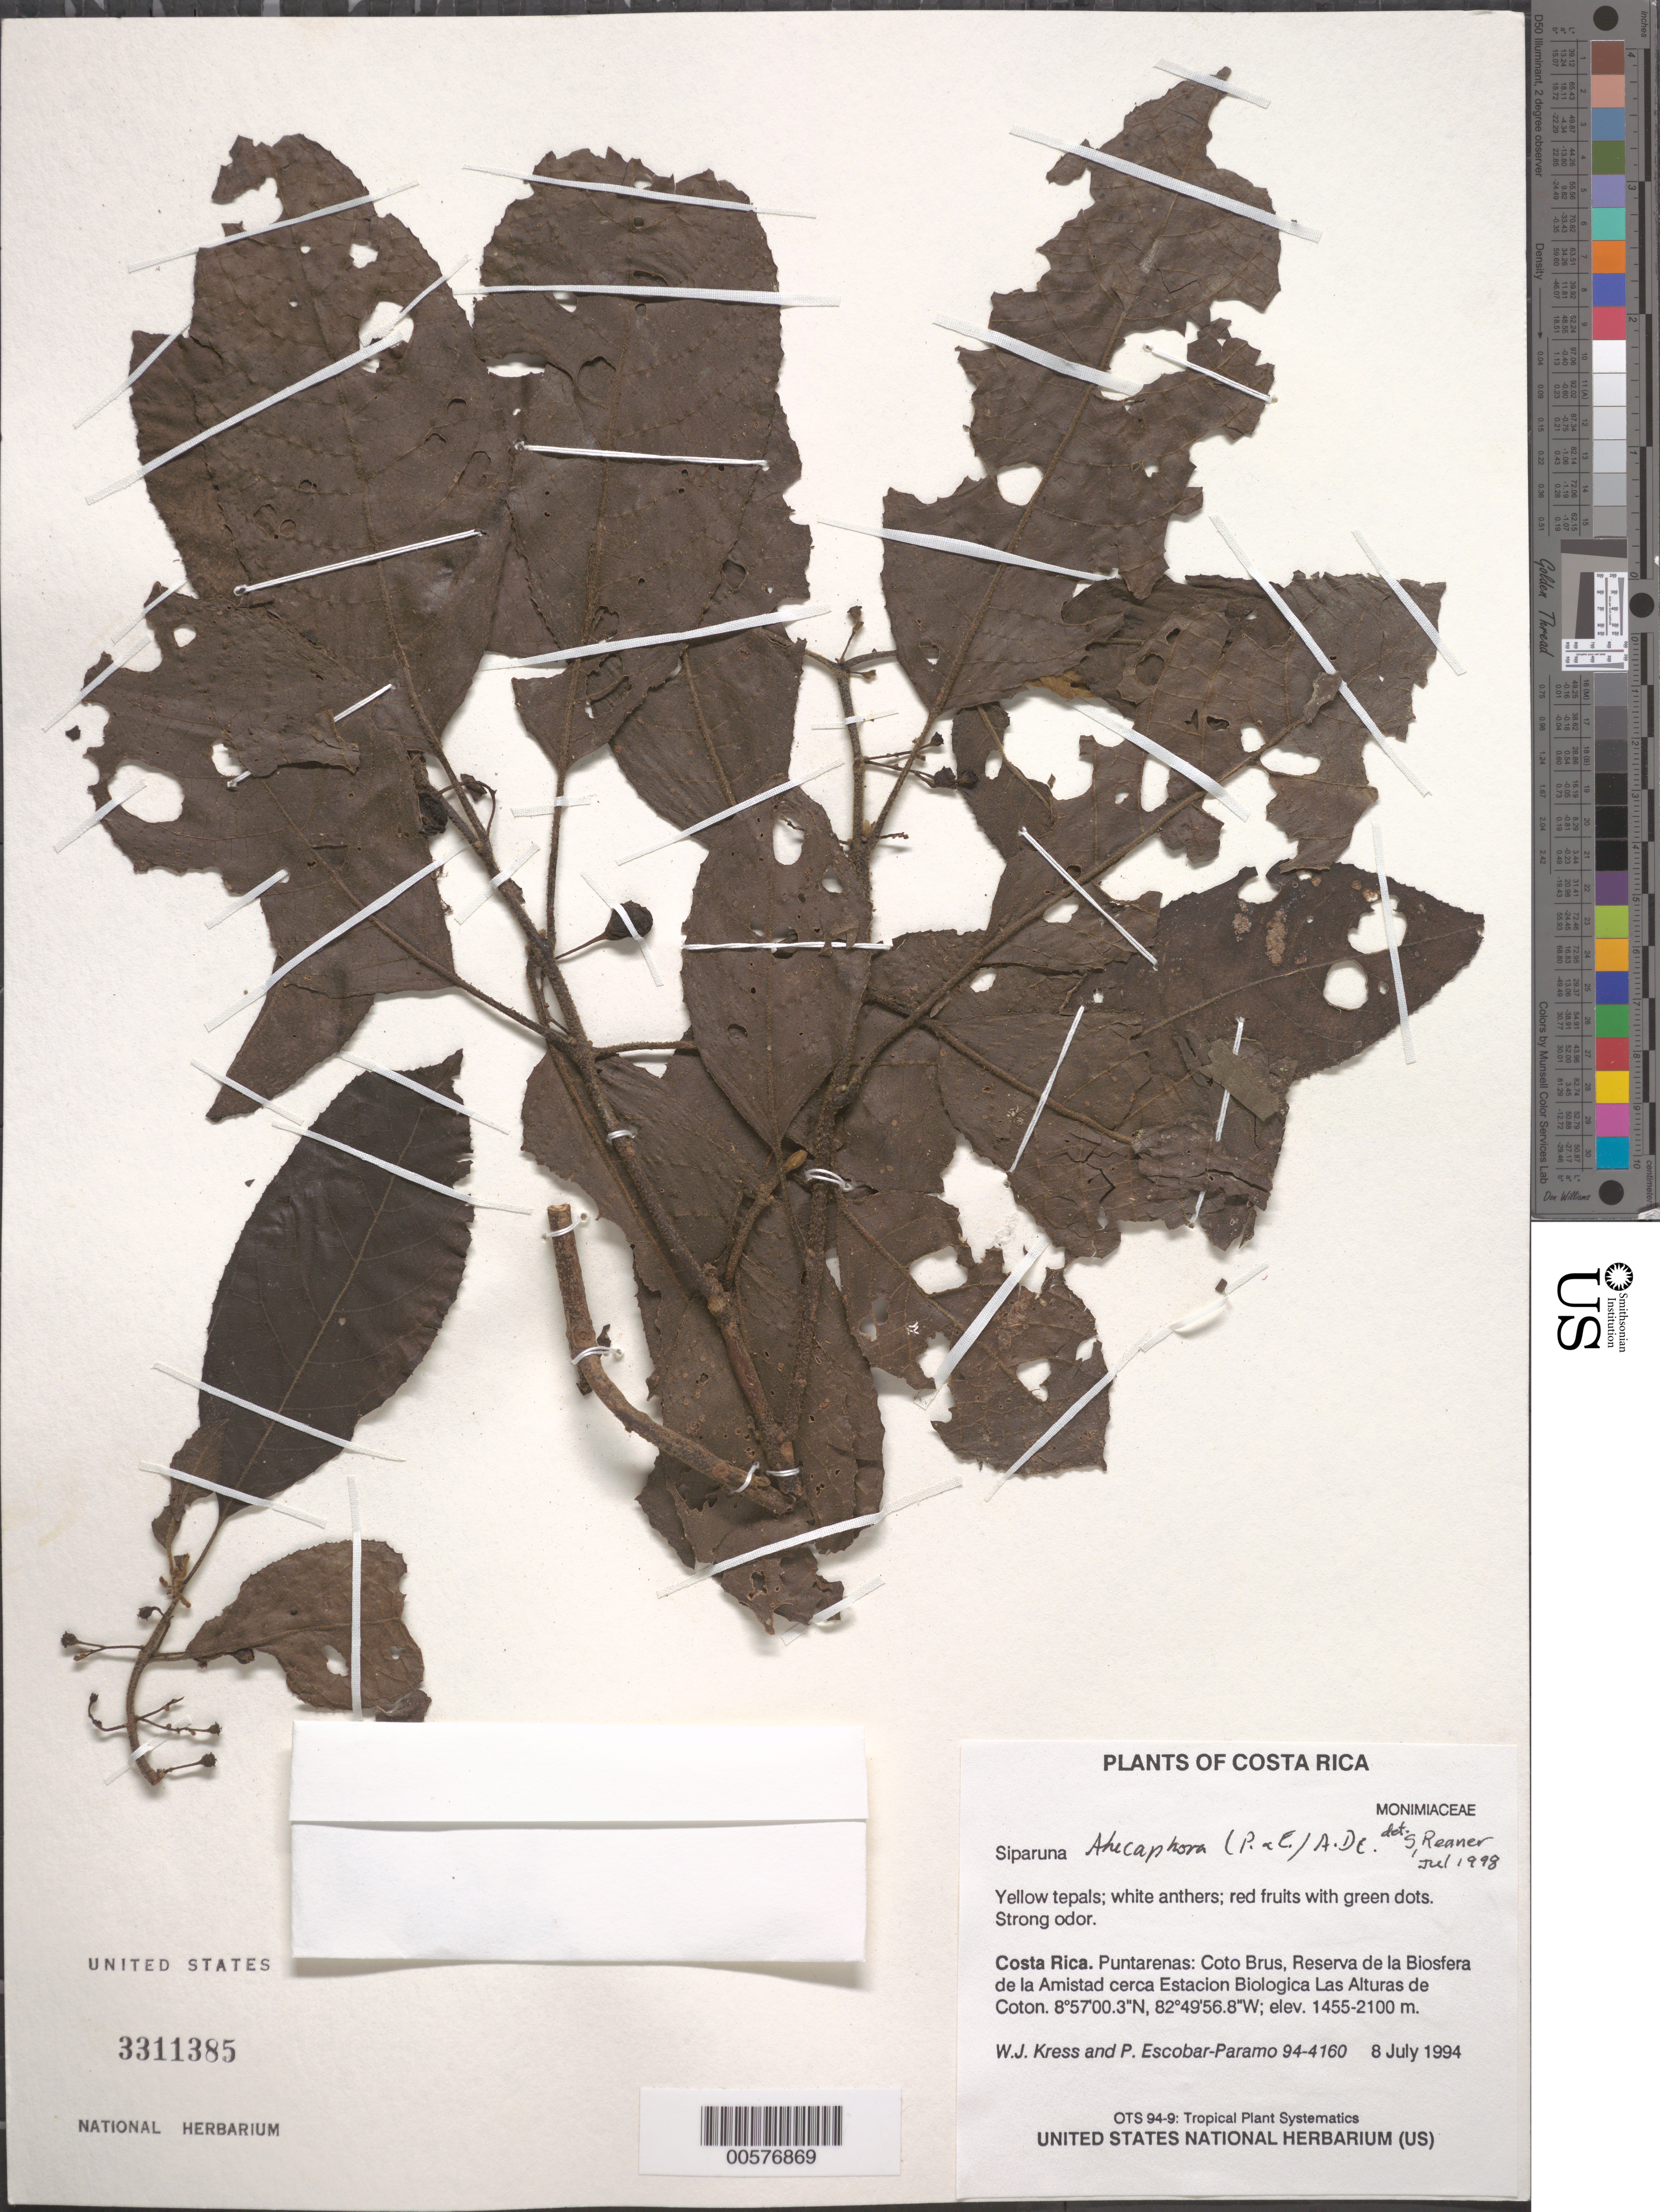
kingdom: Plantae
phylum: Tracheophyta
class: Magnoliopsida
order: Laurales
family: Siparunaceae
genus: Siparuna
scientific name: Siparuna thecaphora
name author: (Poepp. & Endl.) A. DC.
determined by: Renner, S. S.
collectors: W. J. Kress & P. Escobar-Páramo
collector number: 94-4160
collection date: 1994-07-08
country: Costa Rica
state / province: Puntarenas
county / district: Coto Brus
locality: Reserva de la Biosfera de la Amistad; cerca Estacion Biologica Las Alturas de Coton.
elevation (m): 1455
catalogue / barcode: US 3311385